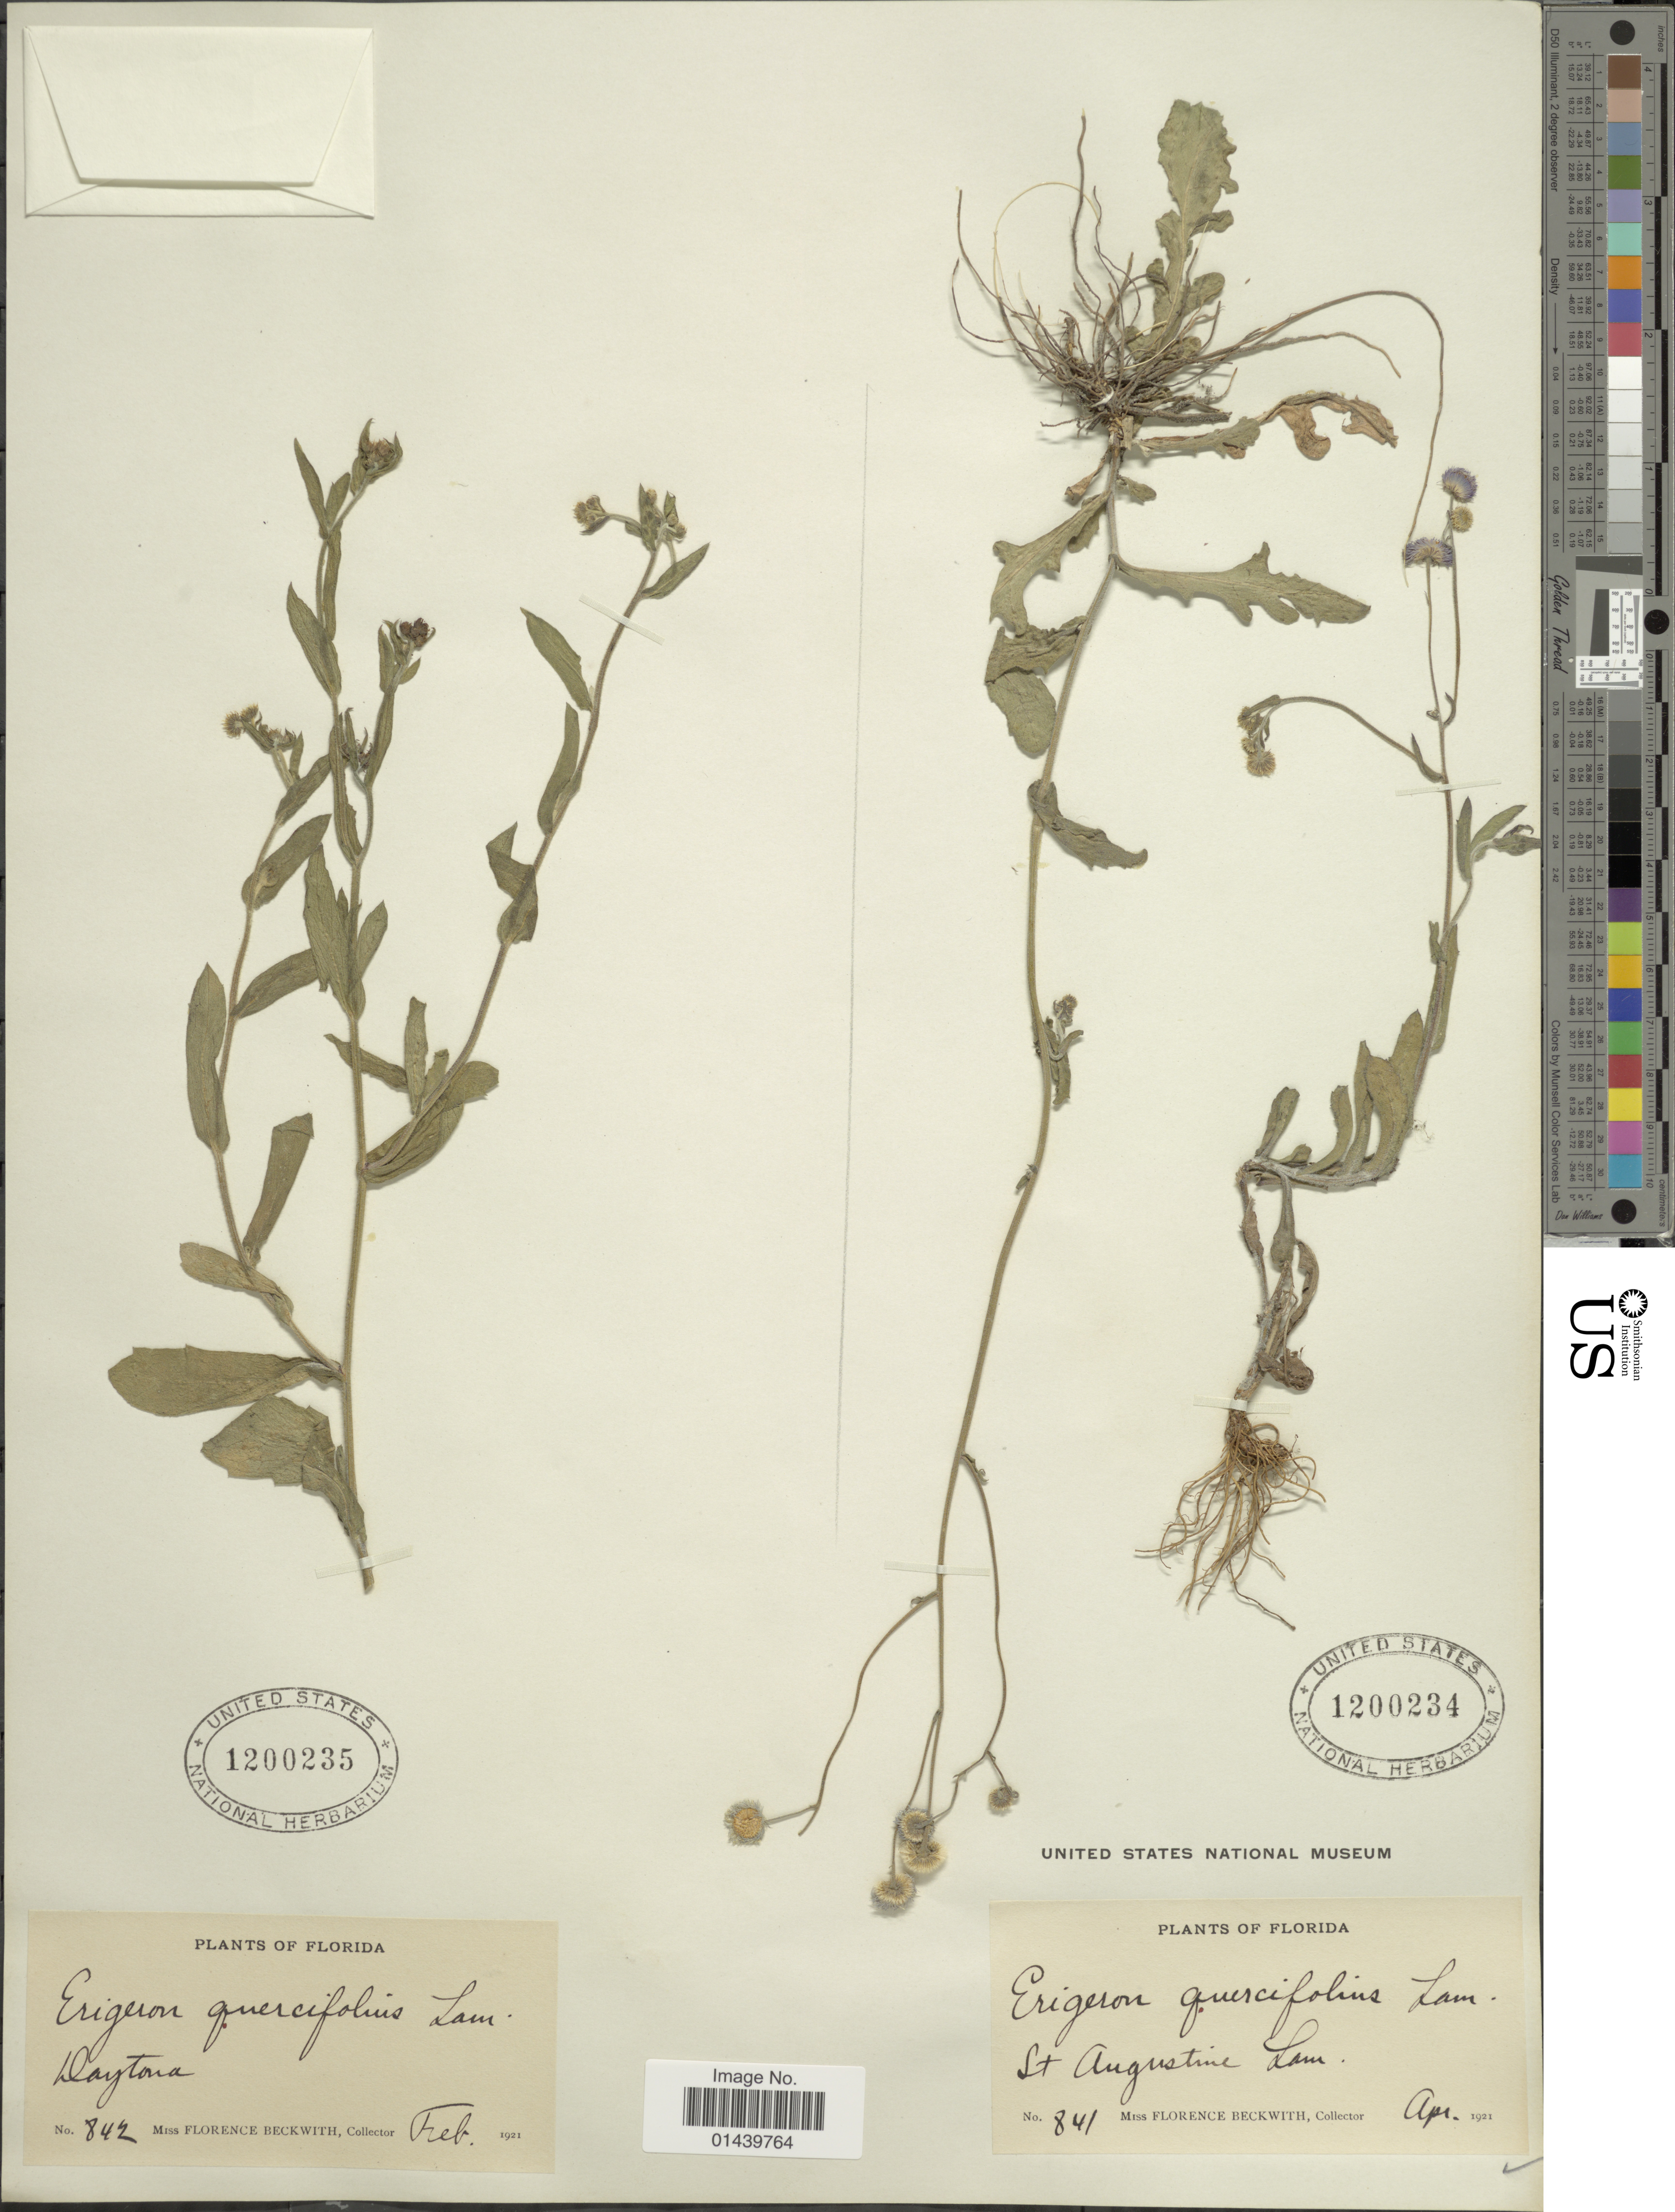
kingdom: Plantae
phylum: Tracheophyta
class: Magnoliopsida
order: Asterales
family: Asteraceae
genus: Erigeron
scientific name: Erigeron quercifolius Lam.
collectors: F. Beckwith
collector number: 841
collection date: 1921-02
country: United States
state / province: Florida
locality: St Augustine Lam.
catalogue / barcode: US 1200234-2